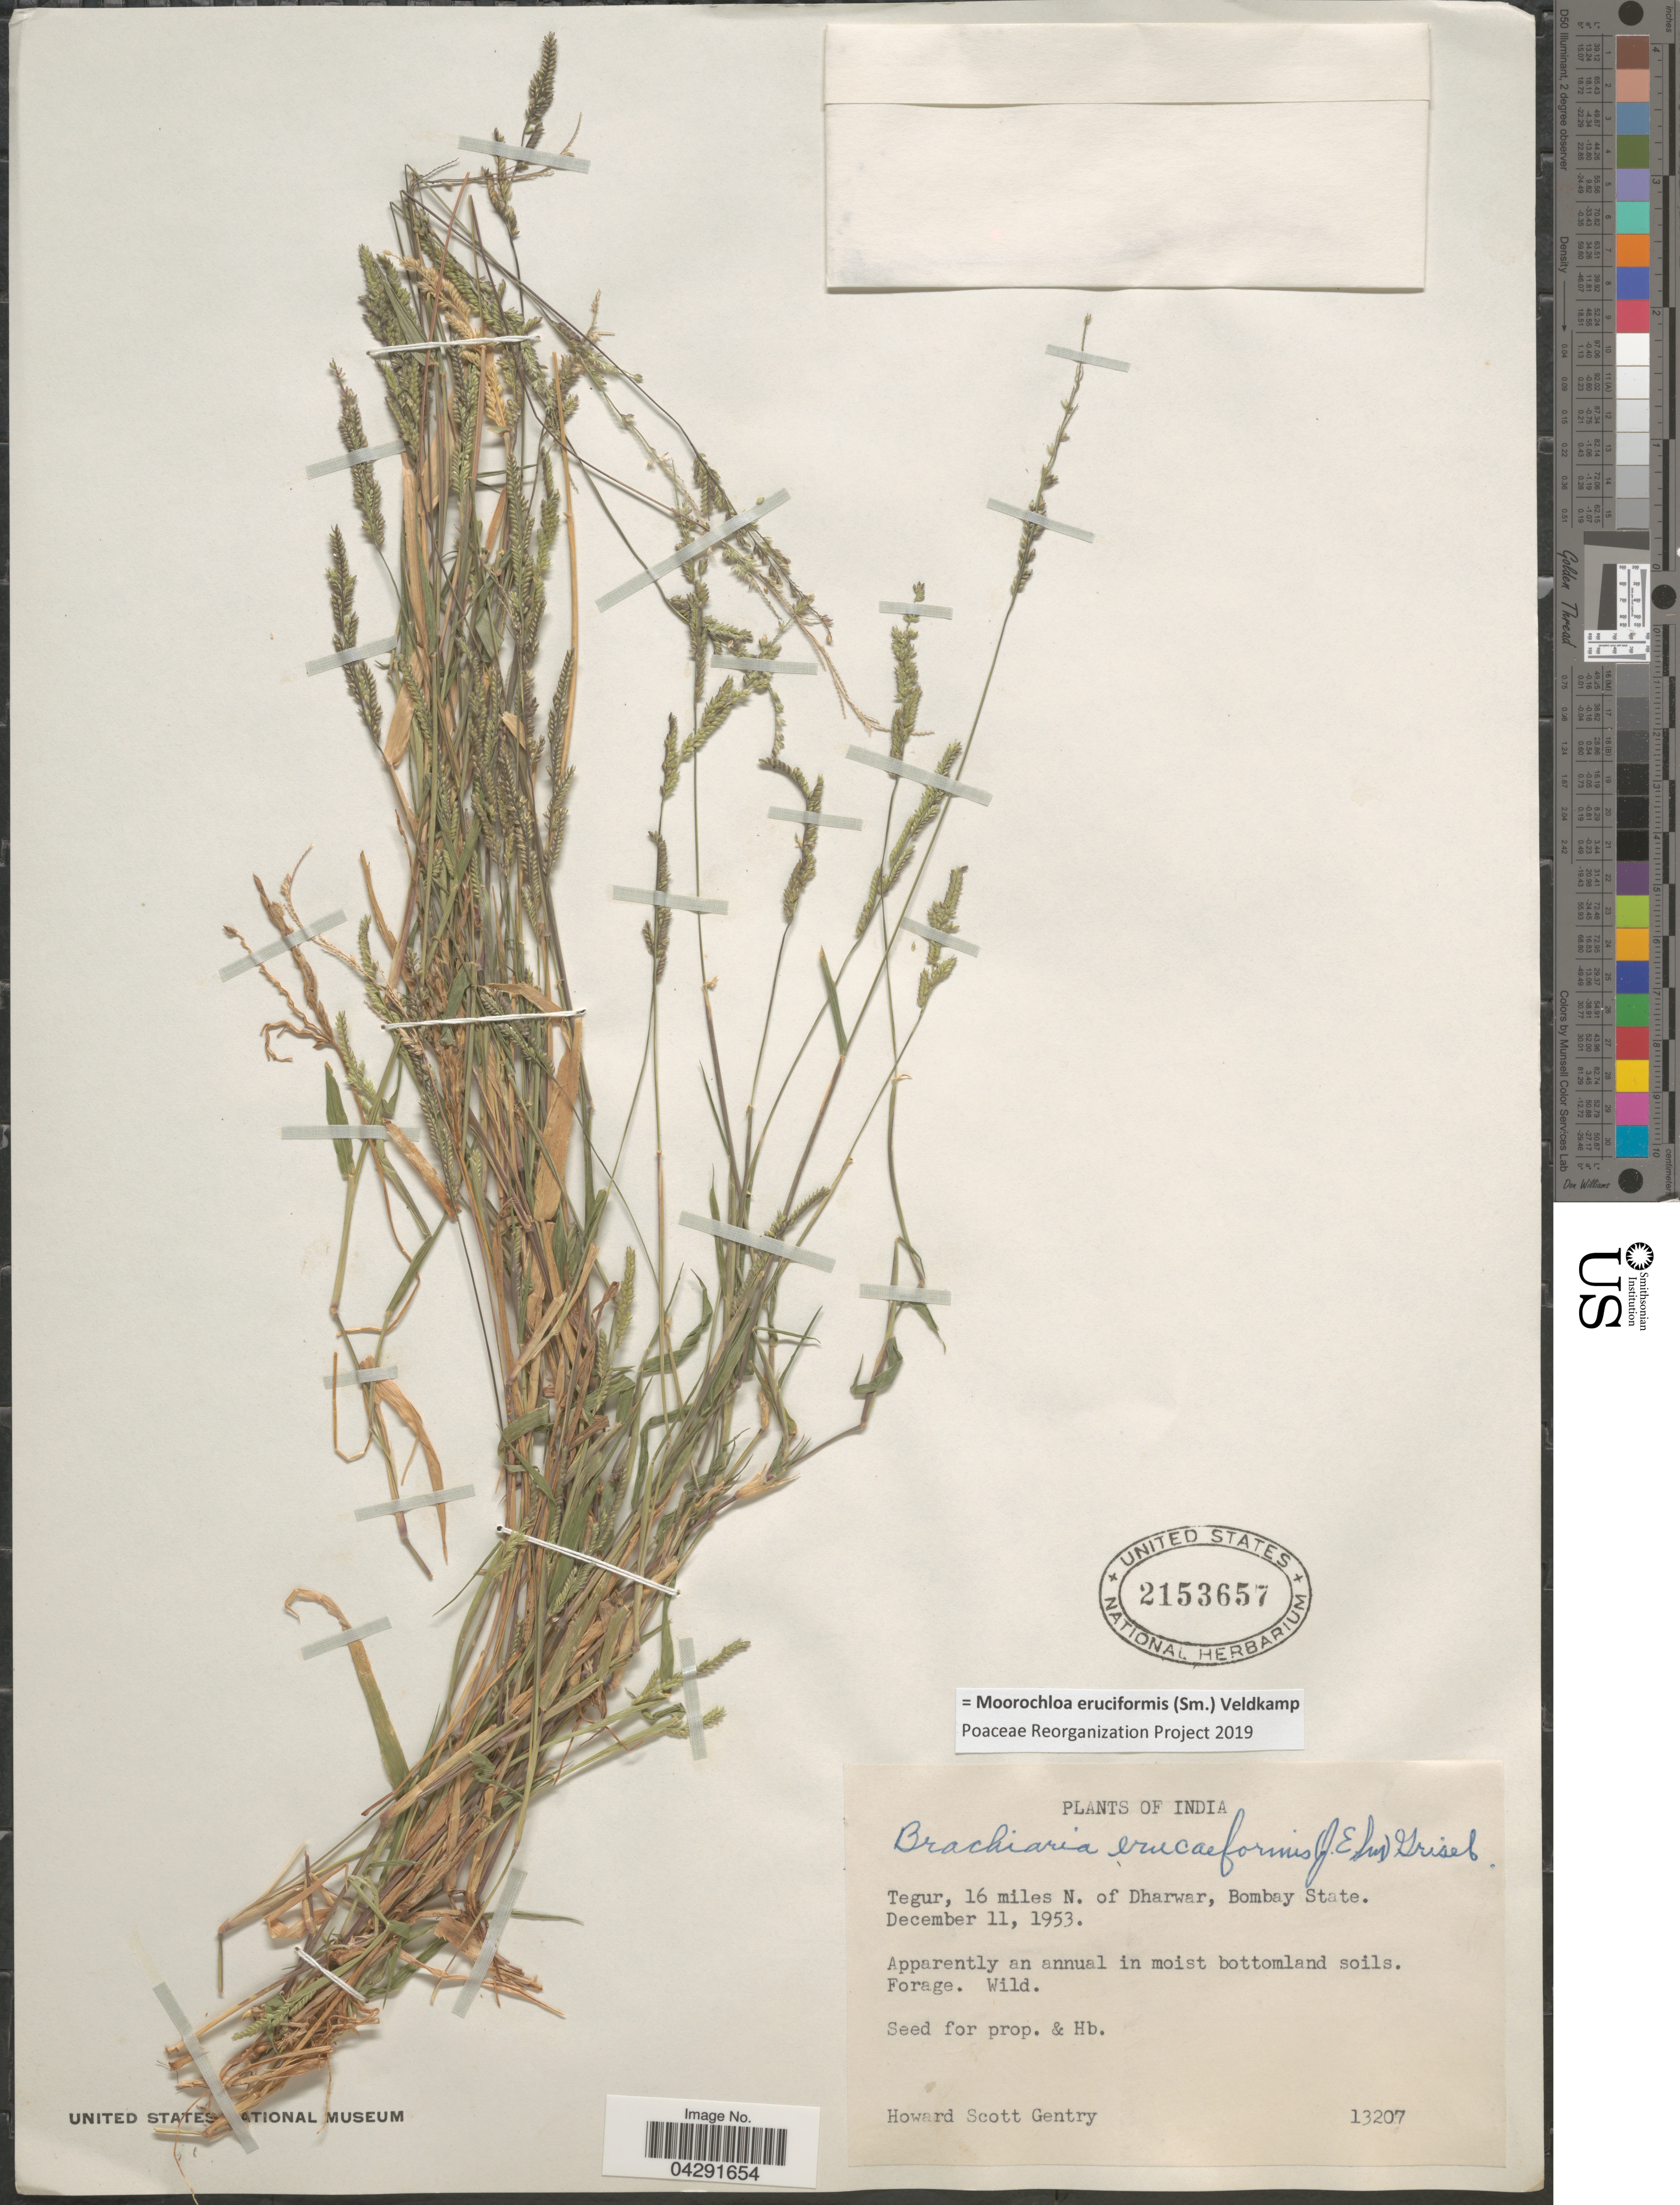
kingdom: Plantae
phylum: Tracheophyta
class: Liliopsida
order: Poales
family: Poaceae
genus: Moorochloa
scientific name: Moorochloa eruciformis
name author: (Sm.) Veldkamp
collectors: H. S. Gentry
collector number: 13207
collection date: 1953-12-11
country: India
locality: Tegur, 16 miles N. of Dharwar, Bombay State.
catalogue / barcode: US 2153657